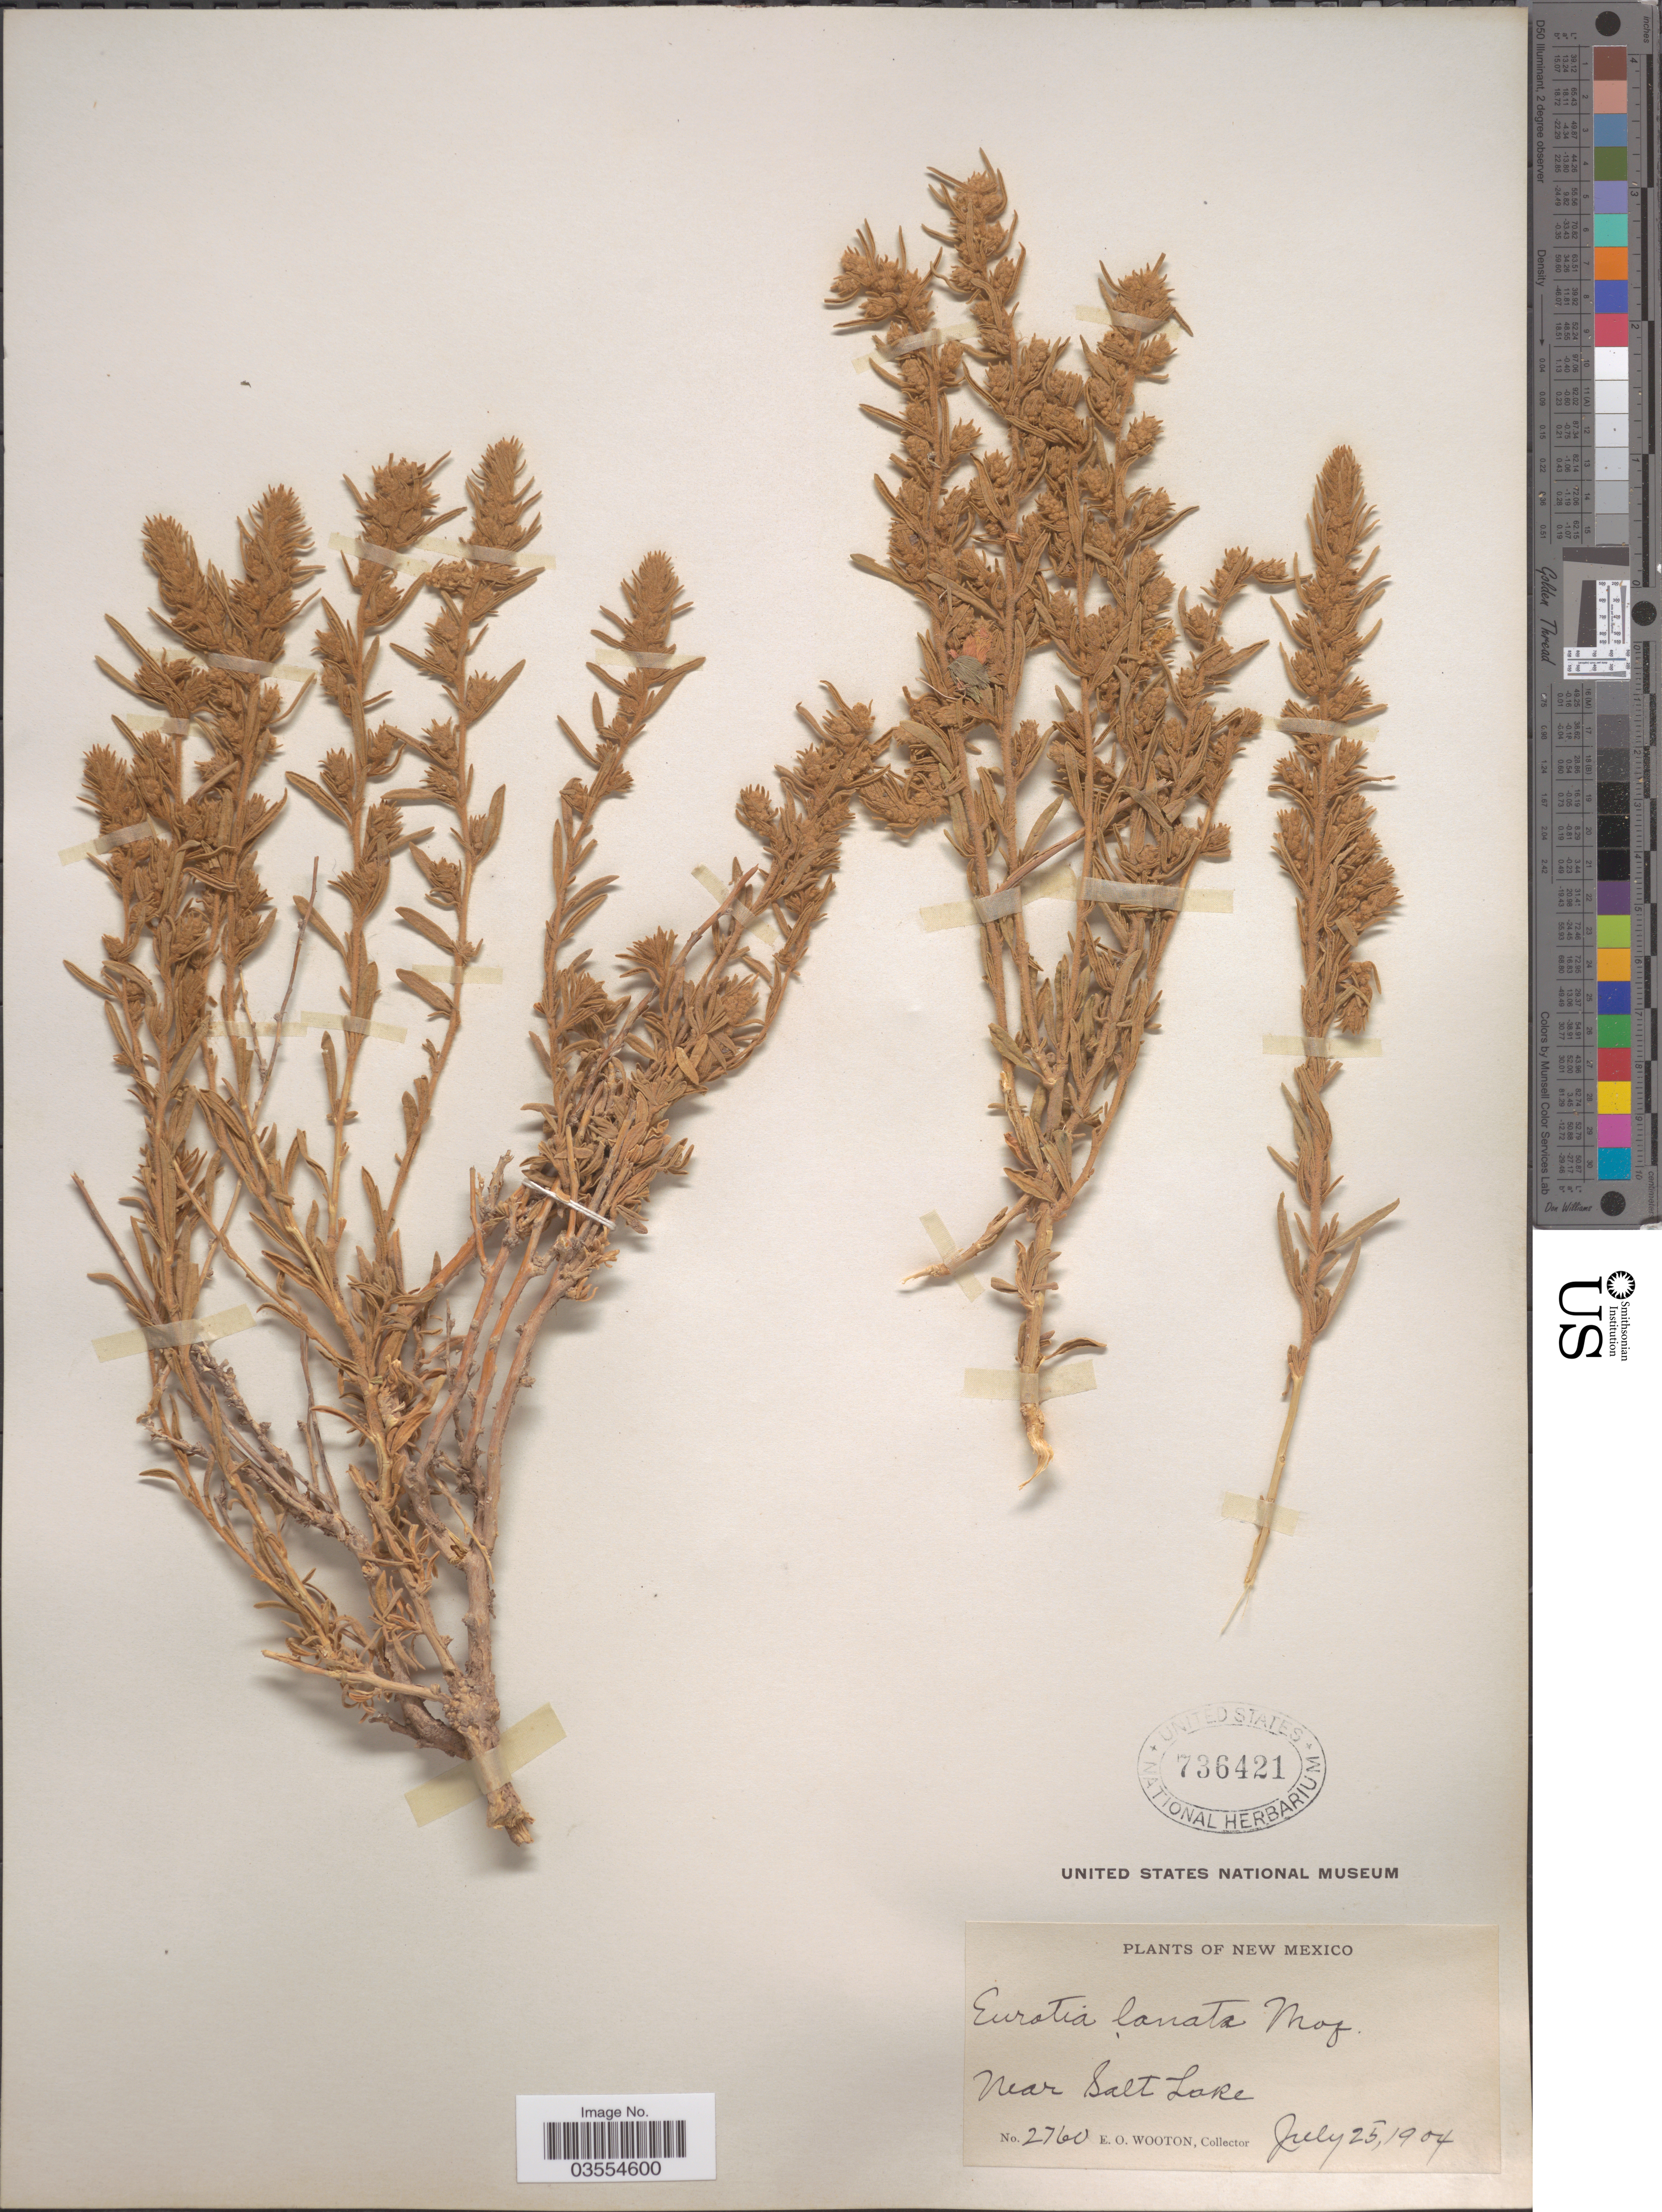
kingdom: Plantae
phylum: Tracheophyta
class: Magnoliopsida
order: Caryophyllales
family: Amaranthaceae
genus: Krascheninnikovia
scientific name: Krascheninnikovia lanata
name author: (Pursh) A. Meeuse & A.Smit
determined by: U.S. National Herbarium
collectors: E. O. Wooton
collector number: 2760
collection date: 1904-07-25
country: United States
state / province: New Mexico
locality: Near Salt Lake.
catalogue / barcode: US 736421